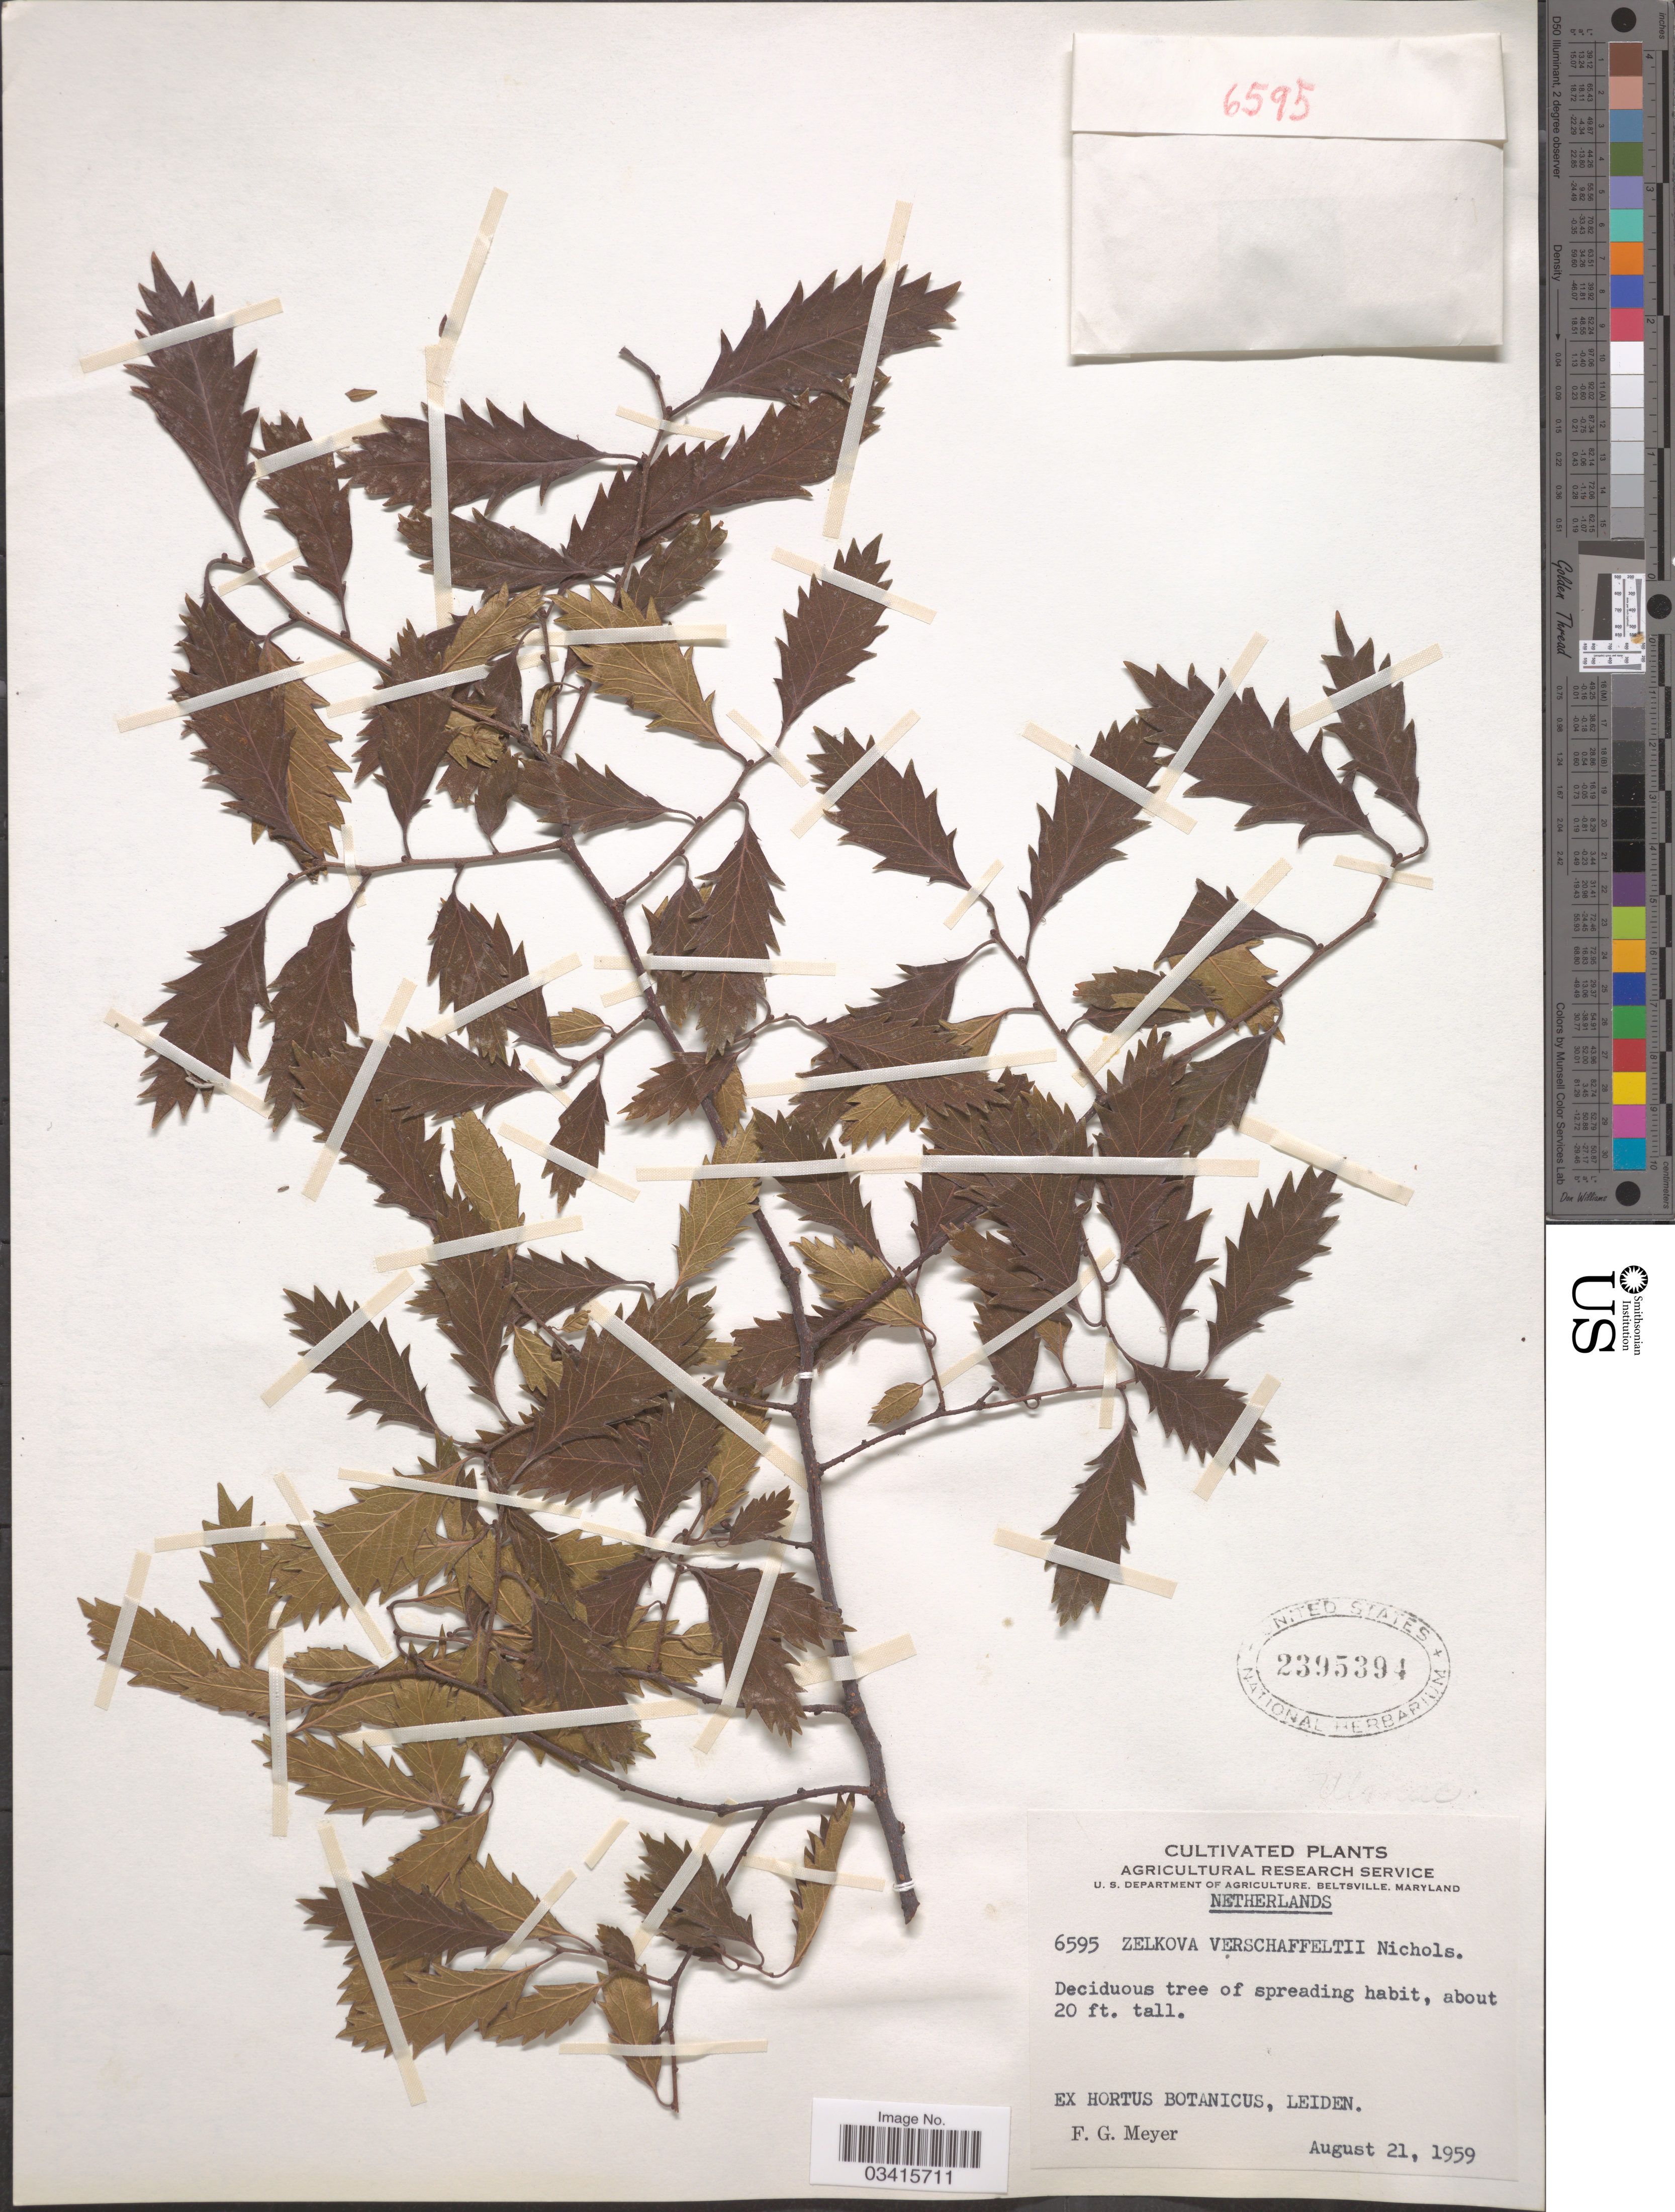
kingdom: Plantae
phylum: Tracheophyta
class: Magnoliopsida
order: Rosales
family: Ulmaceae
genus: Zelkova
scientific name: Zelkova x verschaffeltii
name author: (Dippel) G. Nicholson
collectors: F. G. Meyer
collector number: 6595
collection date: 1959-08-21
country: Netherlands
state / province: Zuid Holland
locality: Ex Hortus Botanicus, Leiden.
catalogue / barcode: US 2395394